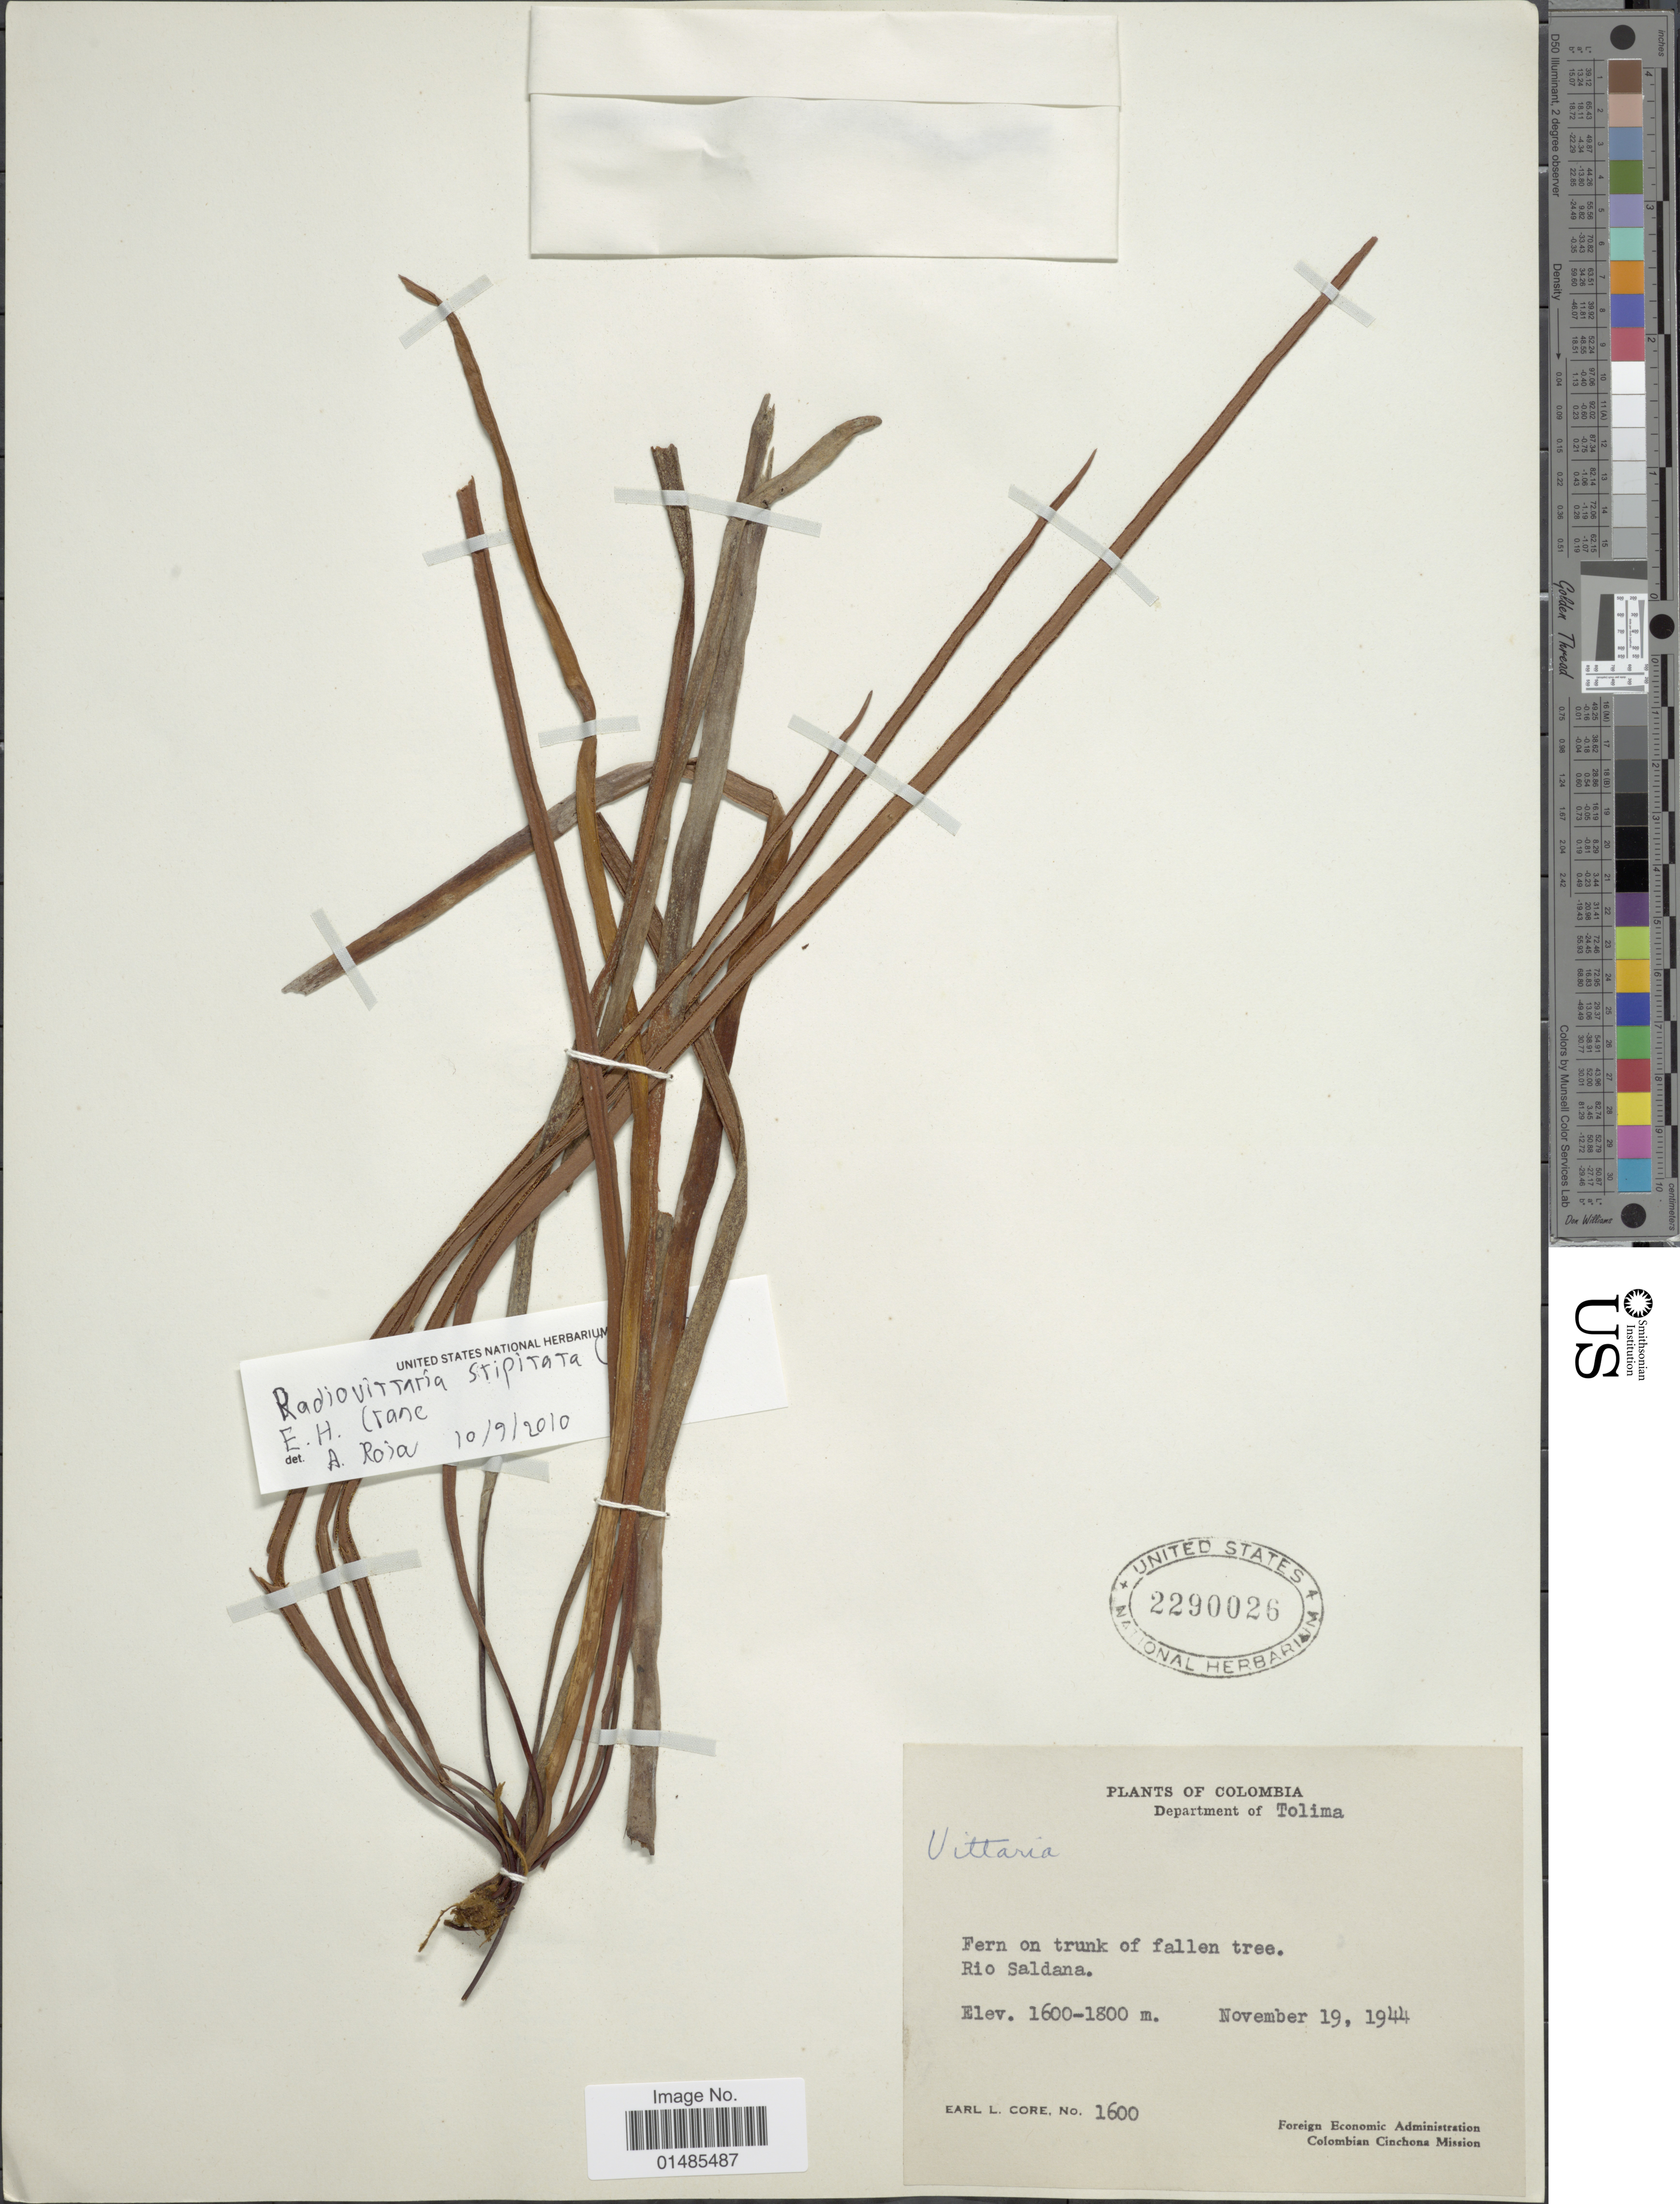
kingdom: Plantae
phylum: Tracheophyta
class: Polypodiopsida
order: Polypodiales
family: Pteridaceae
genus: Radiovittaria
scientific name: Radiovittaria stipitata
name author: (Kunze) E.H. Crane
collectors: E. L. Core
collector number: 1600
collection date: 1944-11-19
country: Colombia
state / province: Tolima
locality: Rio Saldana.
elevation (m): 1600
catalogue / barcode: US 2290026